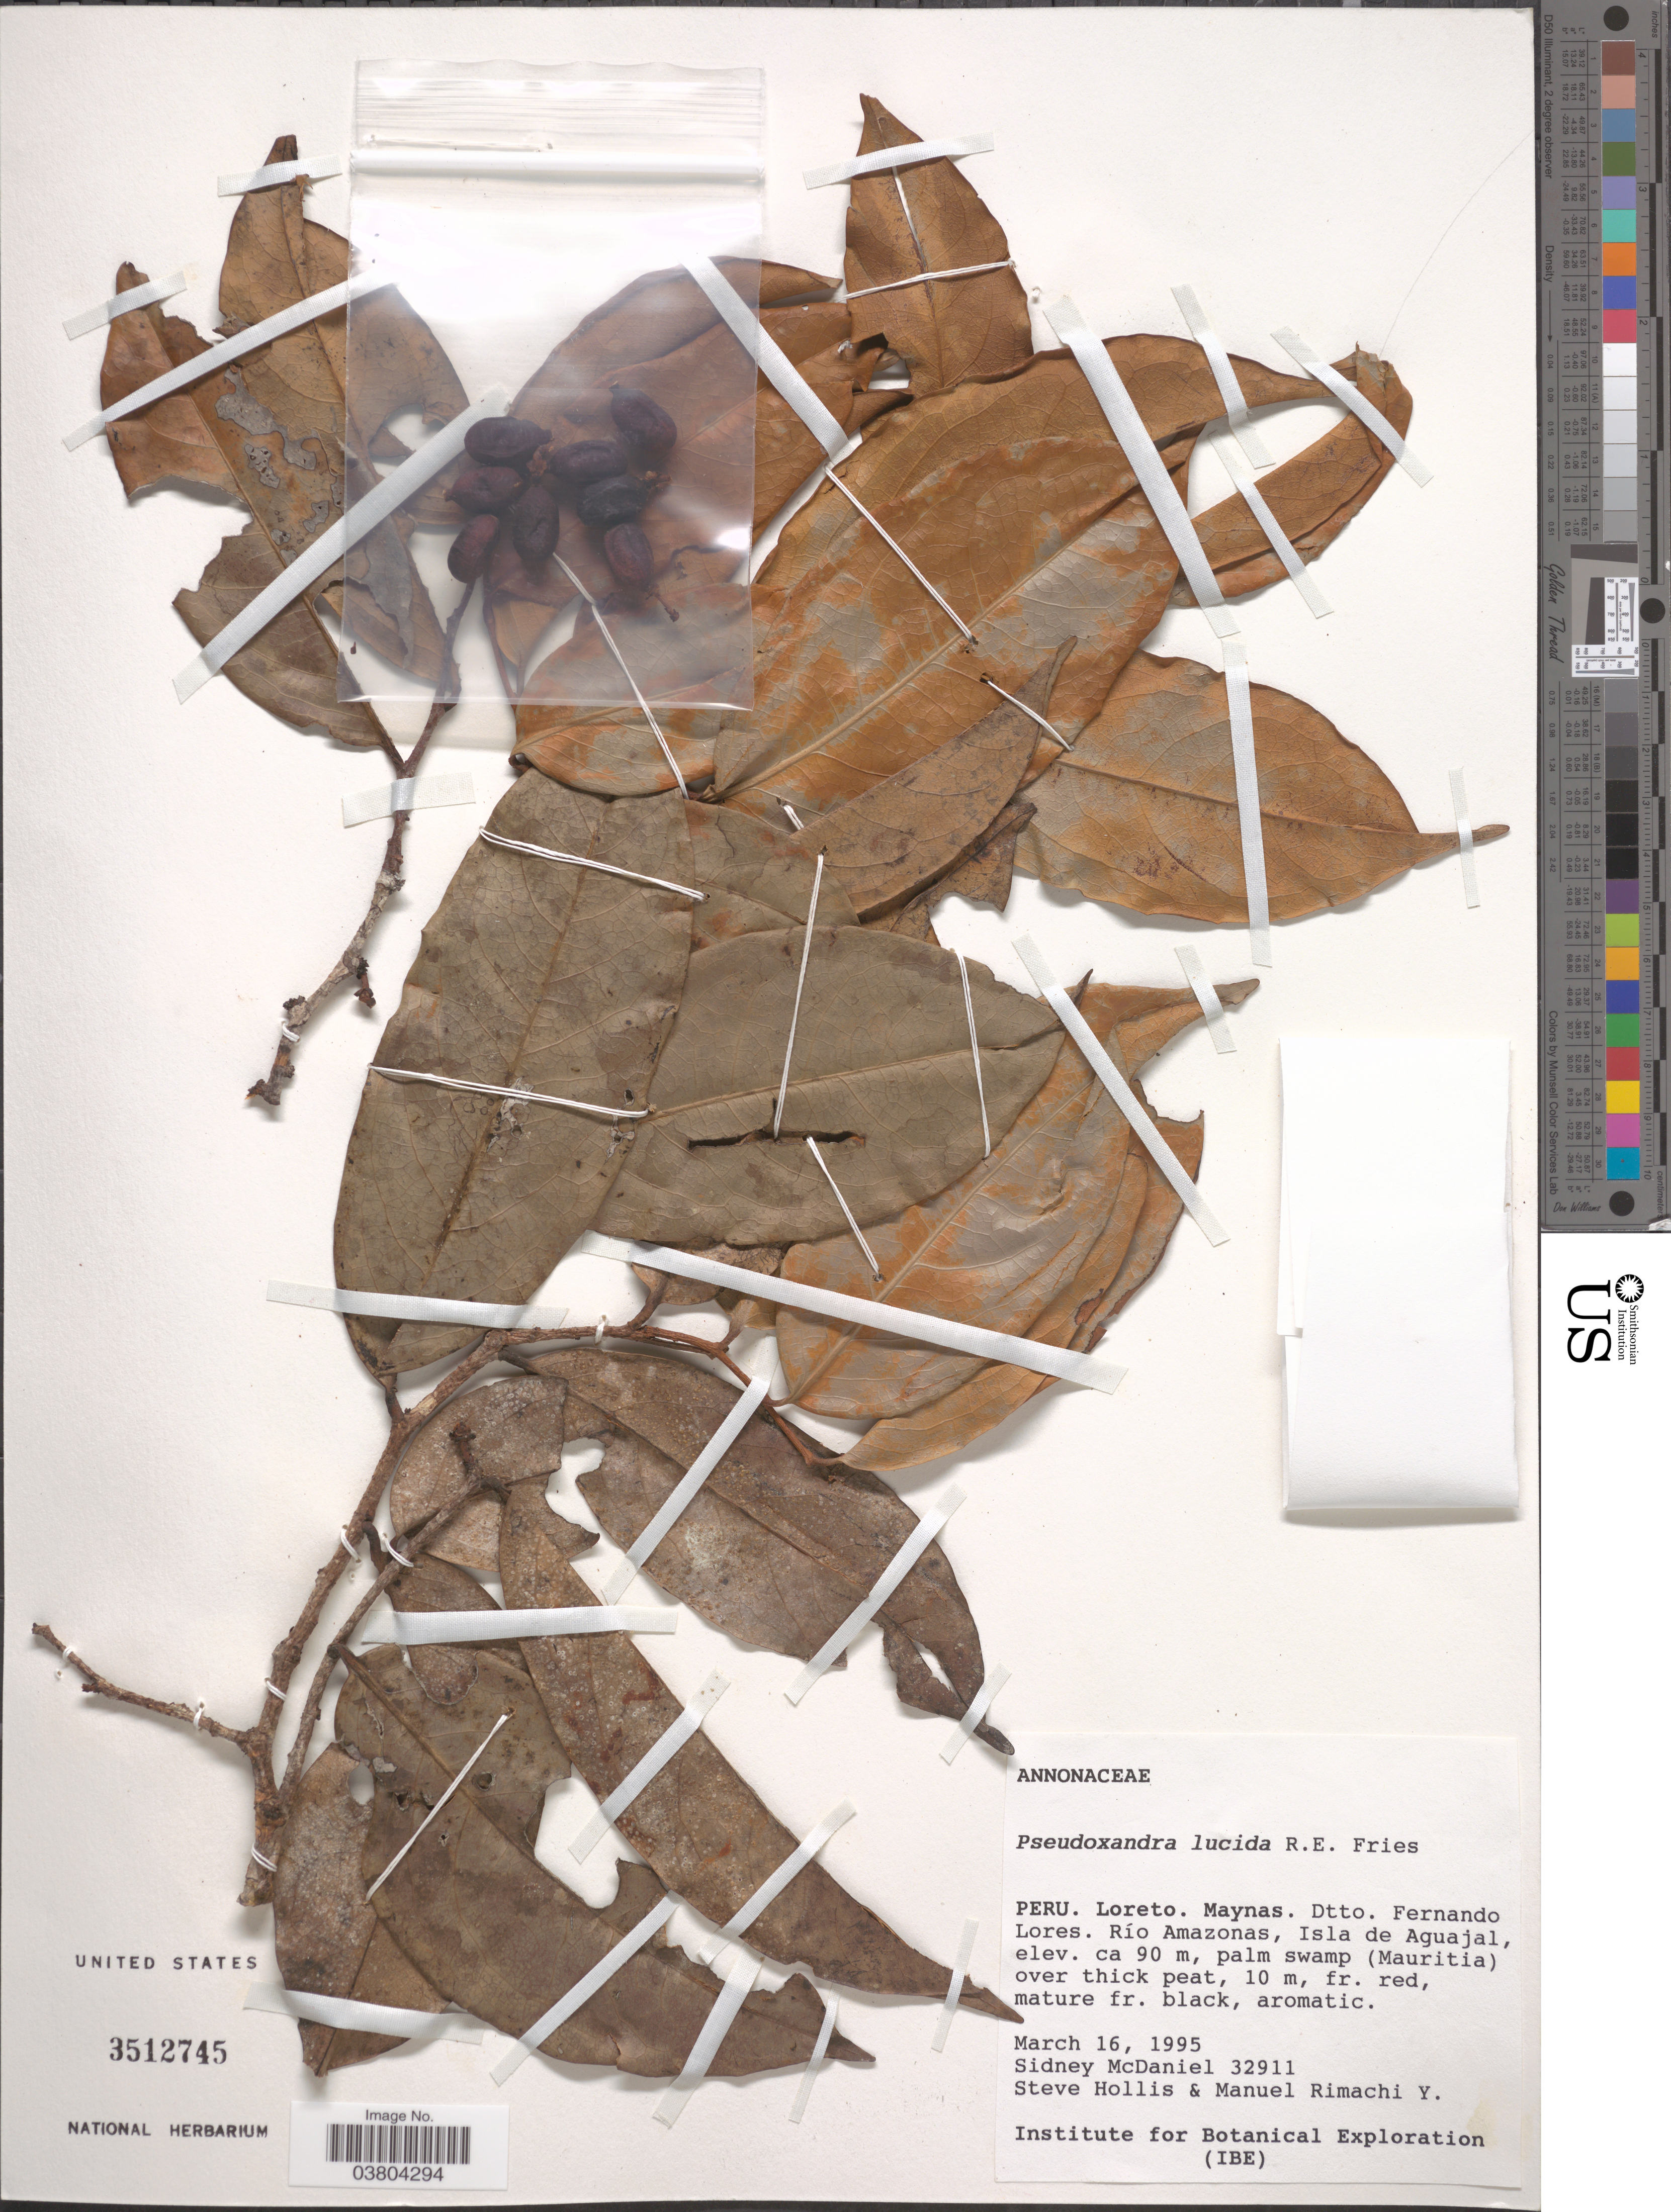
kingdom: Plantae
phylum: Tracheophyta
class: Magnoliopsida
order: Magnoliales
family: Annonaceae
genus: Pseudoxandra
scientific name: Pseudoxandra lucida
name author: R.E. Fr.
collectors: S. McDaniel, S. Hollis & M. Rimachi Y.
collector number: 32911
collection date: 1995-03-16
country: Peru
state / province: Loreto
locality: Maynas. Dtto. Fernando Lores. Río Amazonas, Isla de Aguajal.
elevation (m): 90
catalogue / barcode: US 3512745